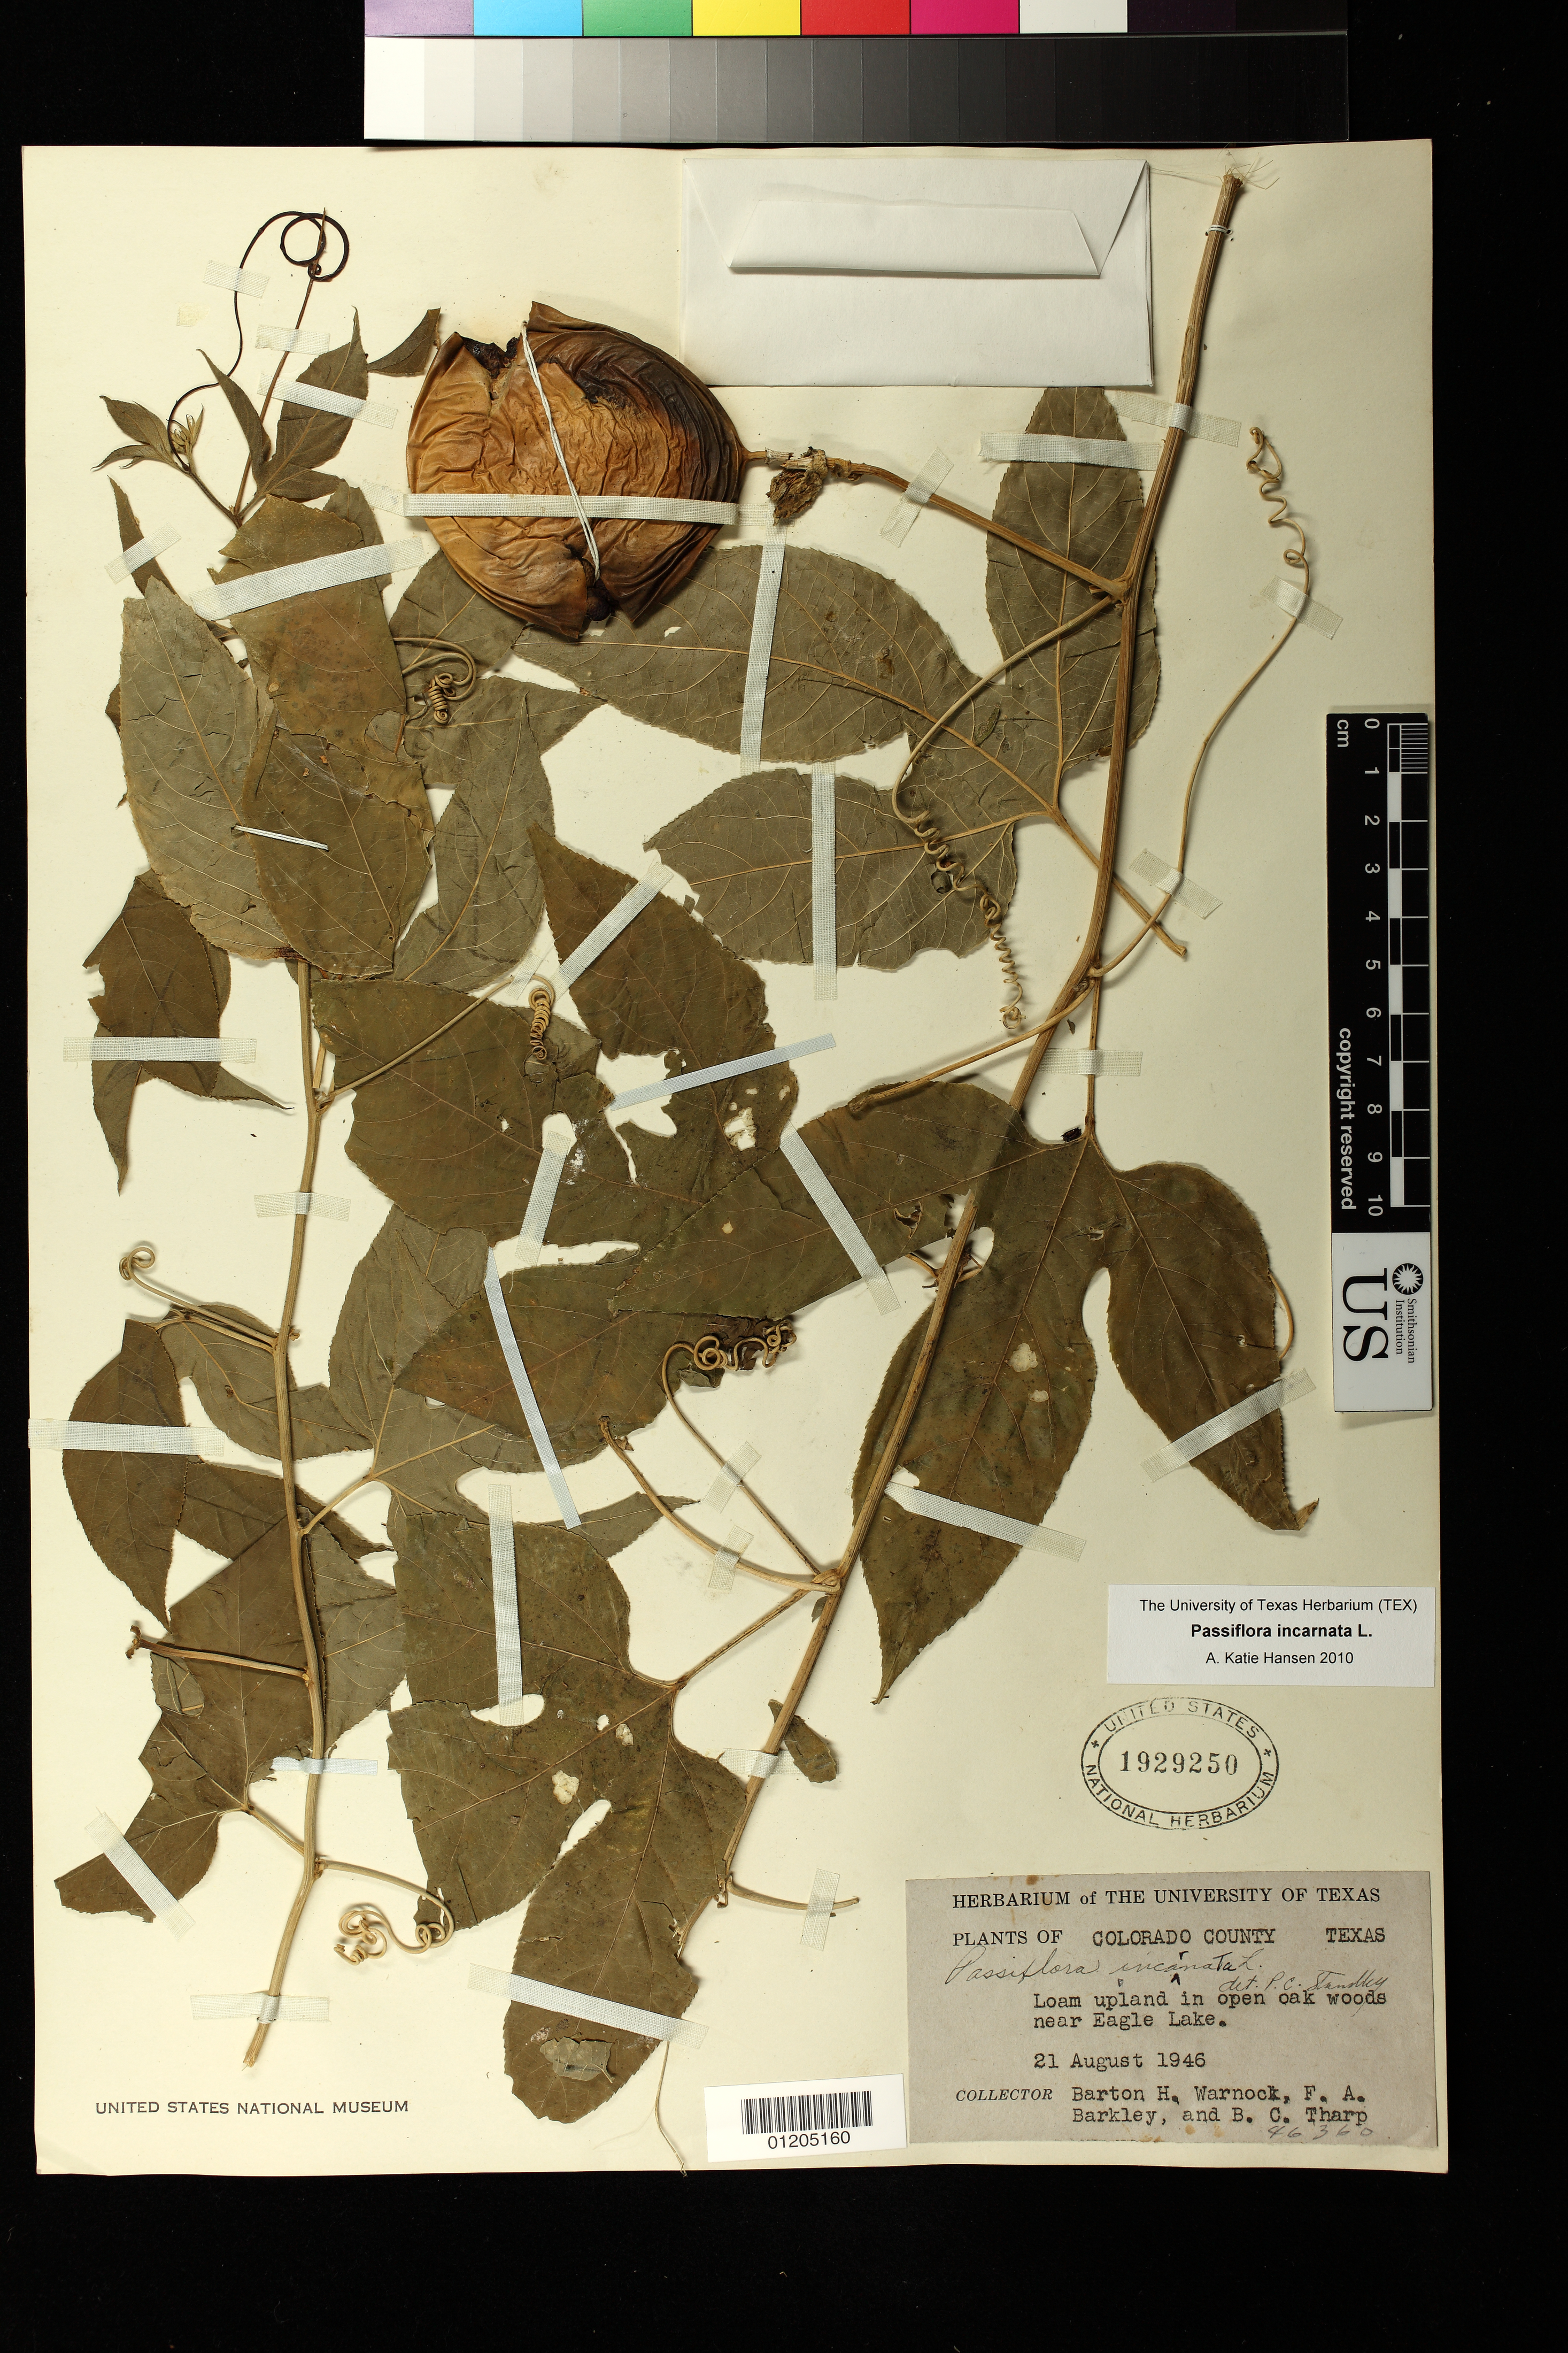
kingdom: Plantae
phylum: Tracheophyta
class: Magnoliopsida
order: Malpighiales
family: Passifloraceae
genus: Passiflora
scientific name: Passiflora incarnata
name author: L.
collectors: B. H. Warnock, F. A. Barkley & B. C. Tharp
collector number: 46360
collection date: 1946-08-21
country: United States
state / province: Texas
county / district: Colorado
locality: Loam upland in open oak woods near Eagle Lake.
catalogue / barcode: US 1929250